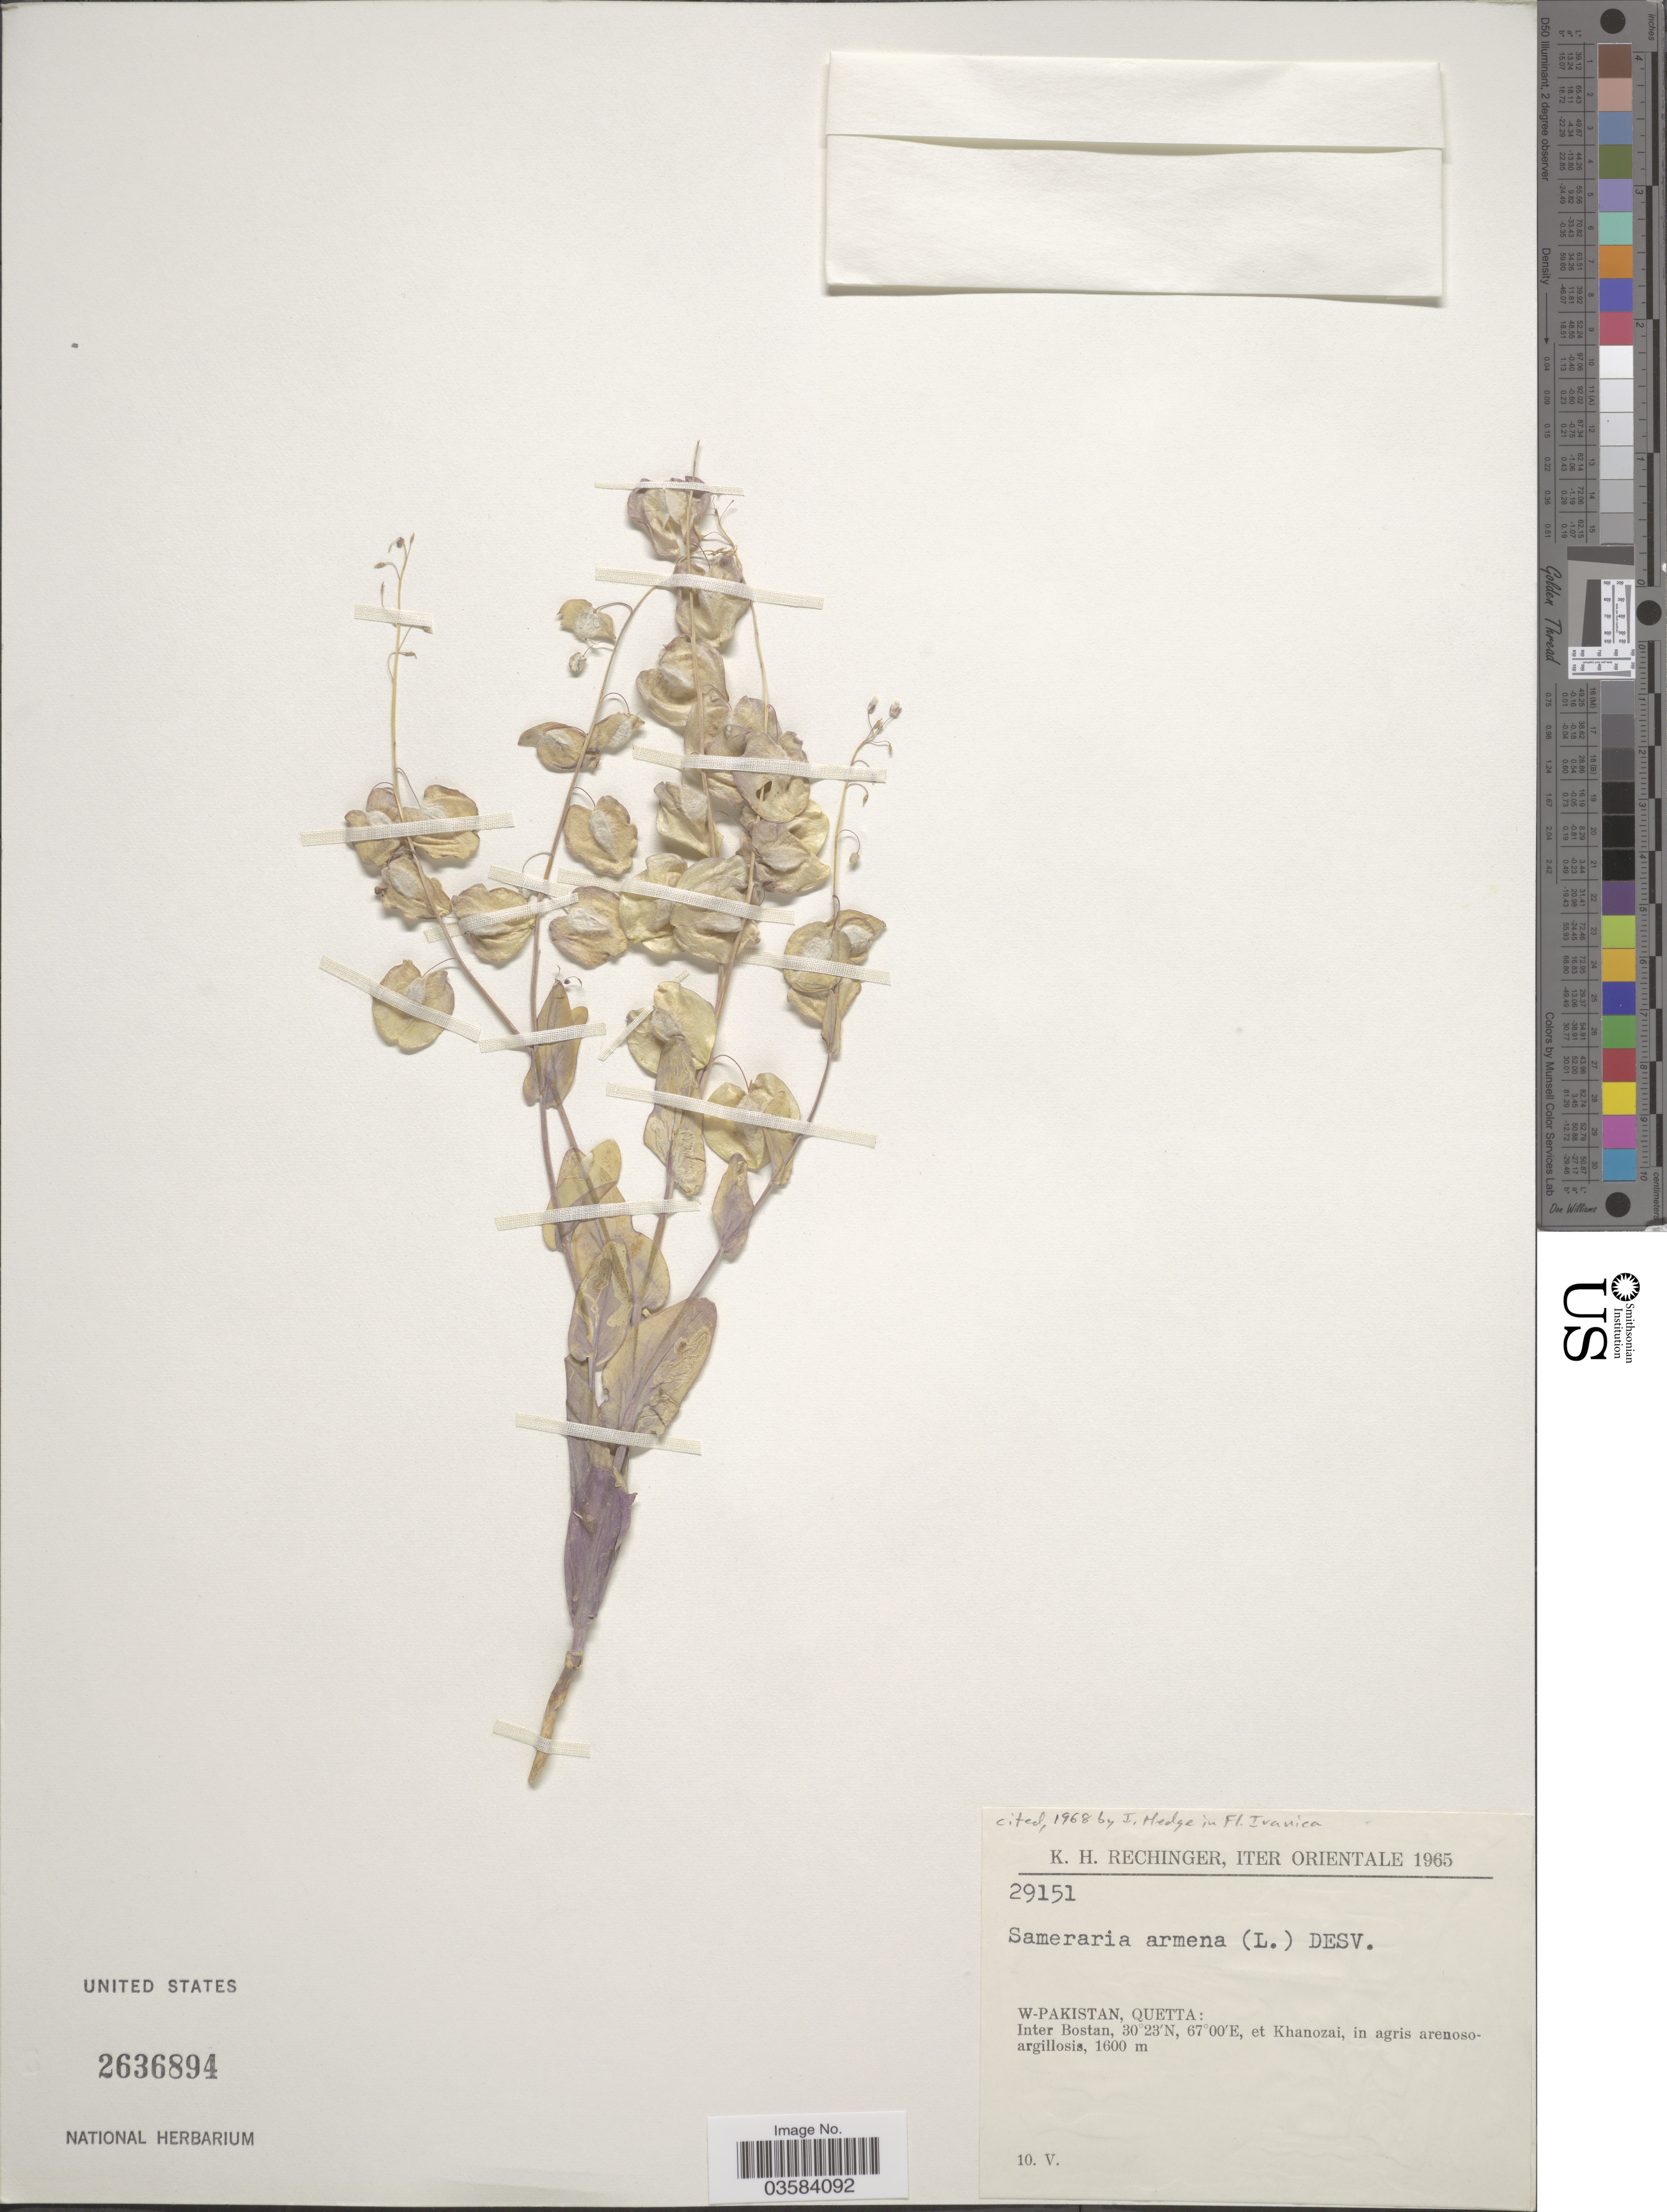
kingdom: Plantae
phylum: Tracheophyta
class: Magnoliopsida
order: Brassicales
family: Brassicaceae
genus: Sameraria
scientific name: Sameraria armena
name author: (L.) Desv.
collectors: K. H. Rechinger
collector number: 29151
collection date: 1965-05-10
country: Pakistan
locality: Iter Orientale. W-Pakistan, Quetta: Inter Bostan, et Khanozai, in agris arenoso-argillosis.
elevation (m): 1600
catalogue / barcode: US 2636894